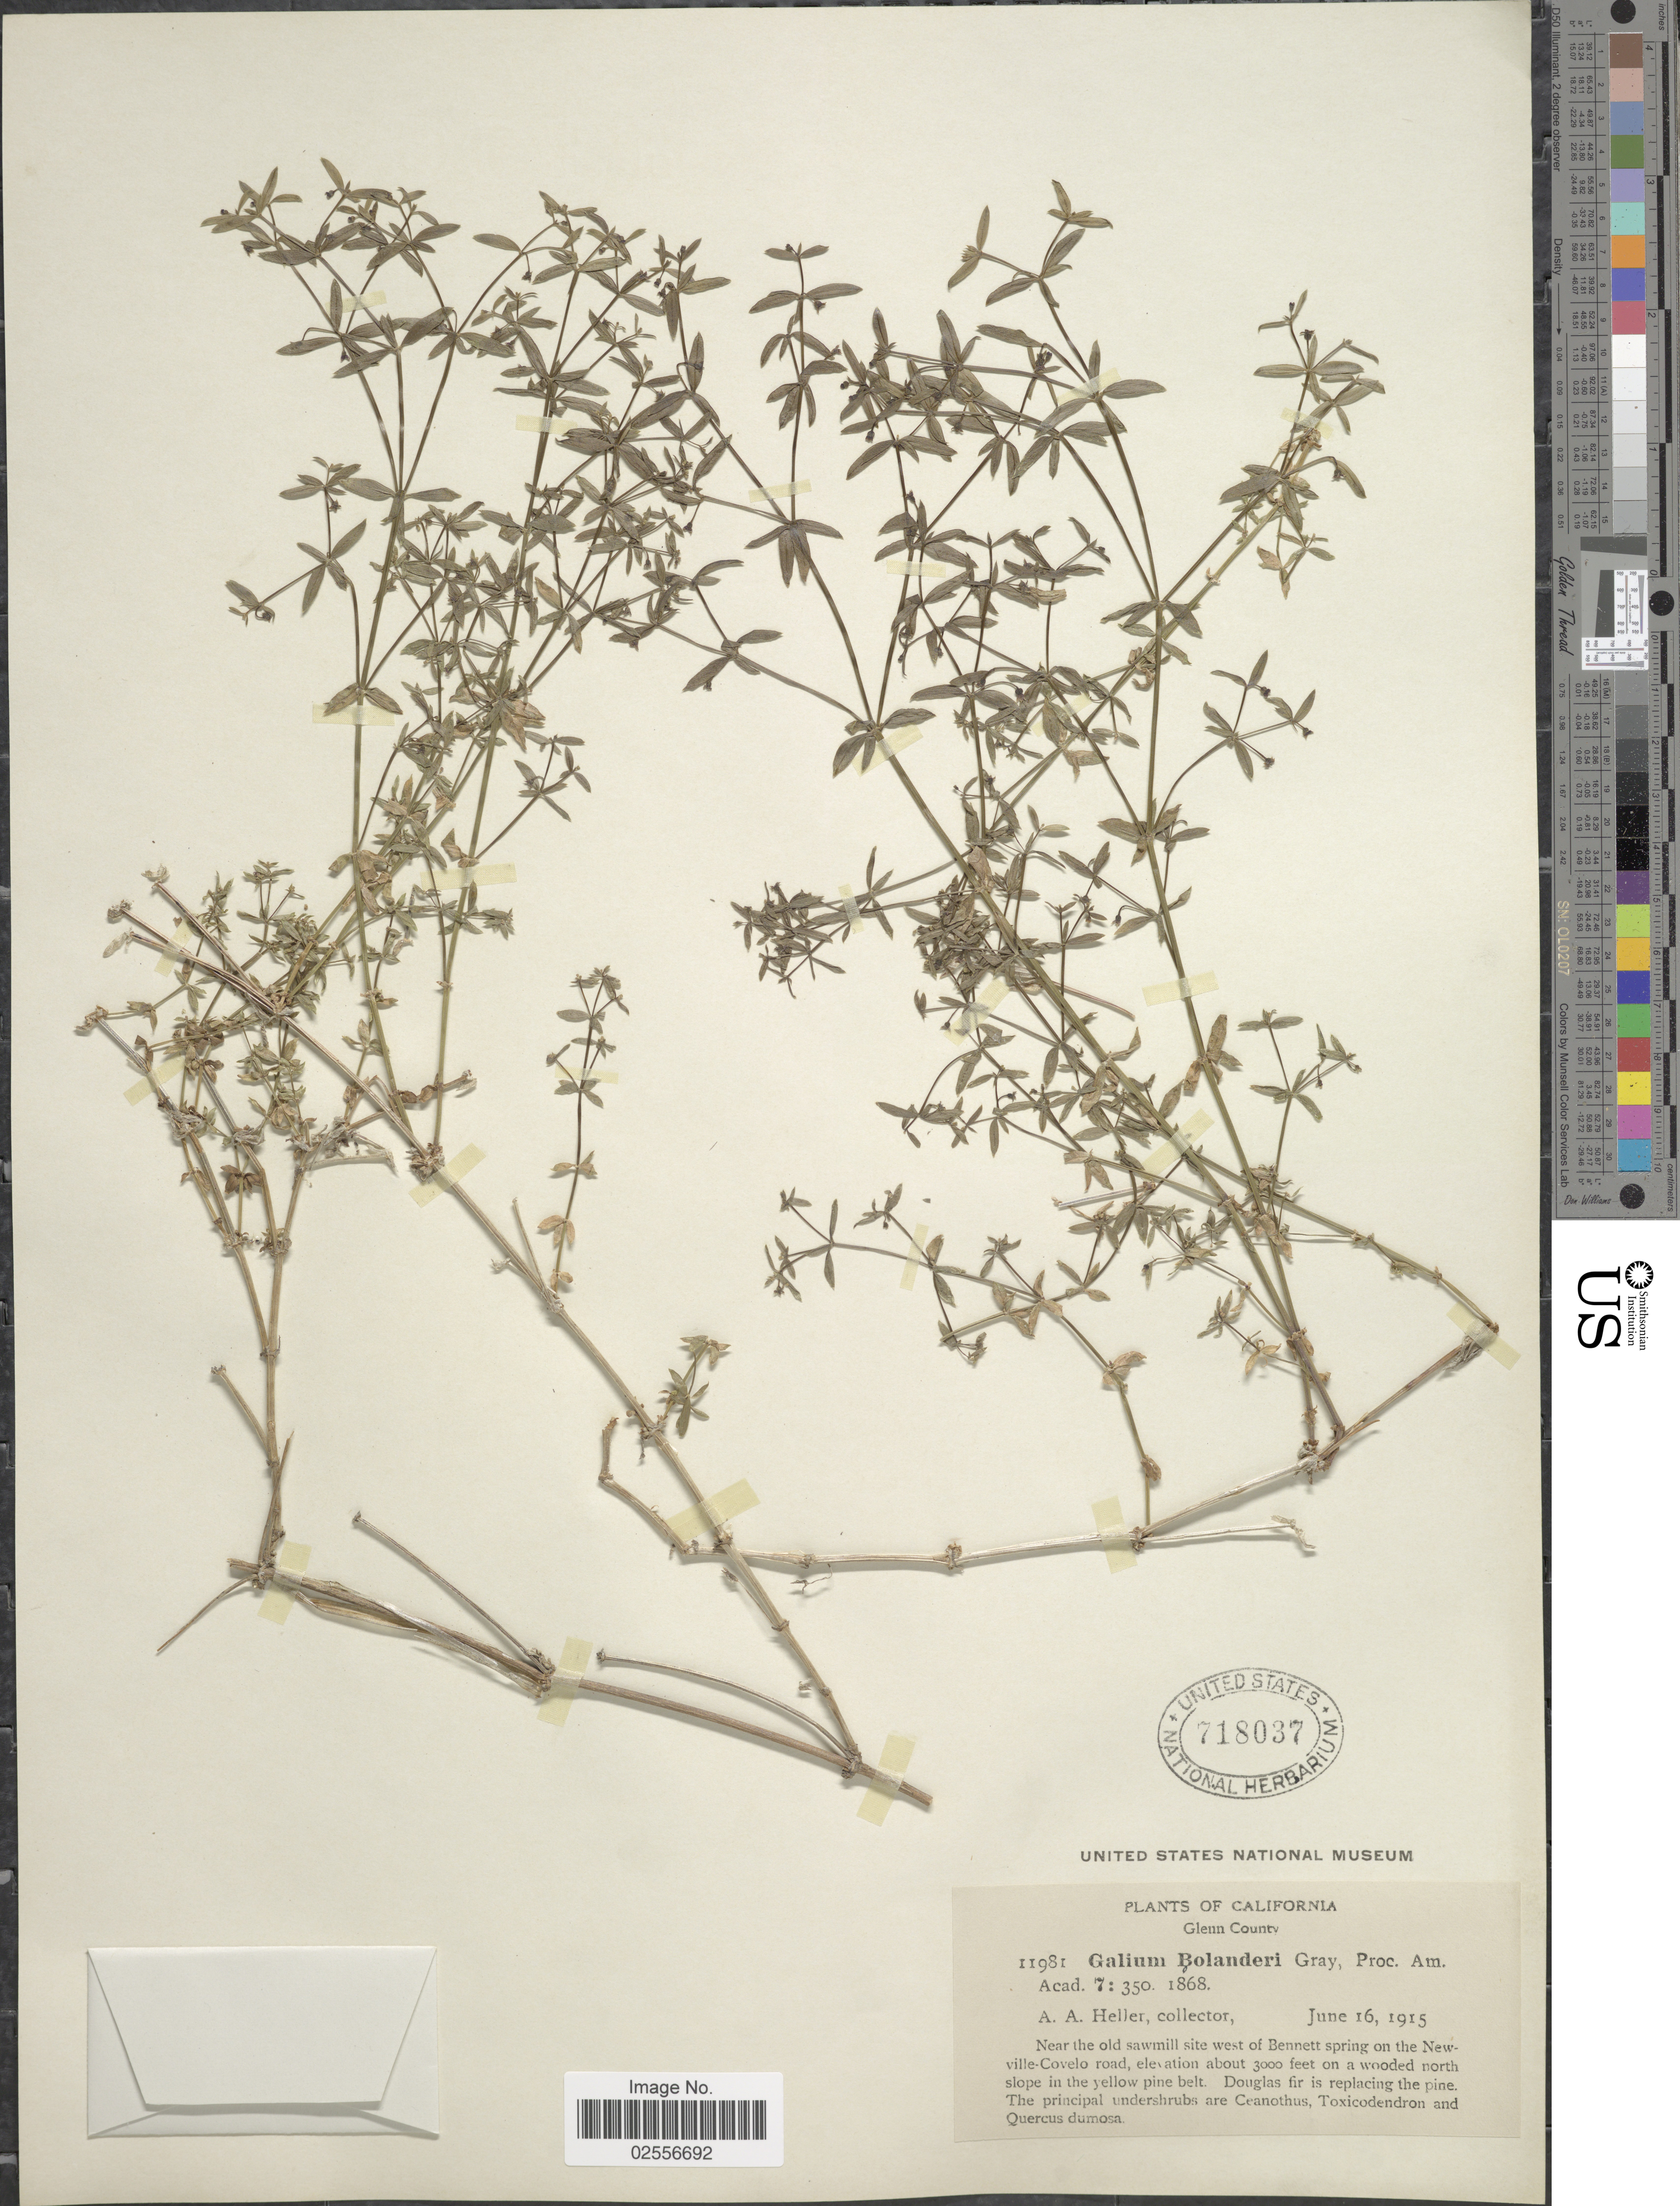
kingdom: Plantae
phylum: Tracheophyta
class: Magnoliopsida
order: Gentianales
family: Rubiaceae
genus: Galium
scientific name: Galium bolanderi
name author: A. Gray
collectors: A. A. Heller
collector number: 11981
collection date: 1915-06-16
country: United States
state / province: California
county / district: Glenn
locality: Glenn County. Near the old sawmill site west of Bennett spring on the Newville-Covelo road.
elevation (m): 914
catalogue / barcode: US 718037